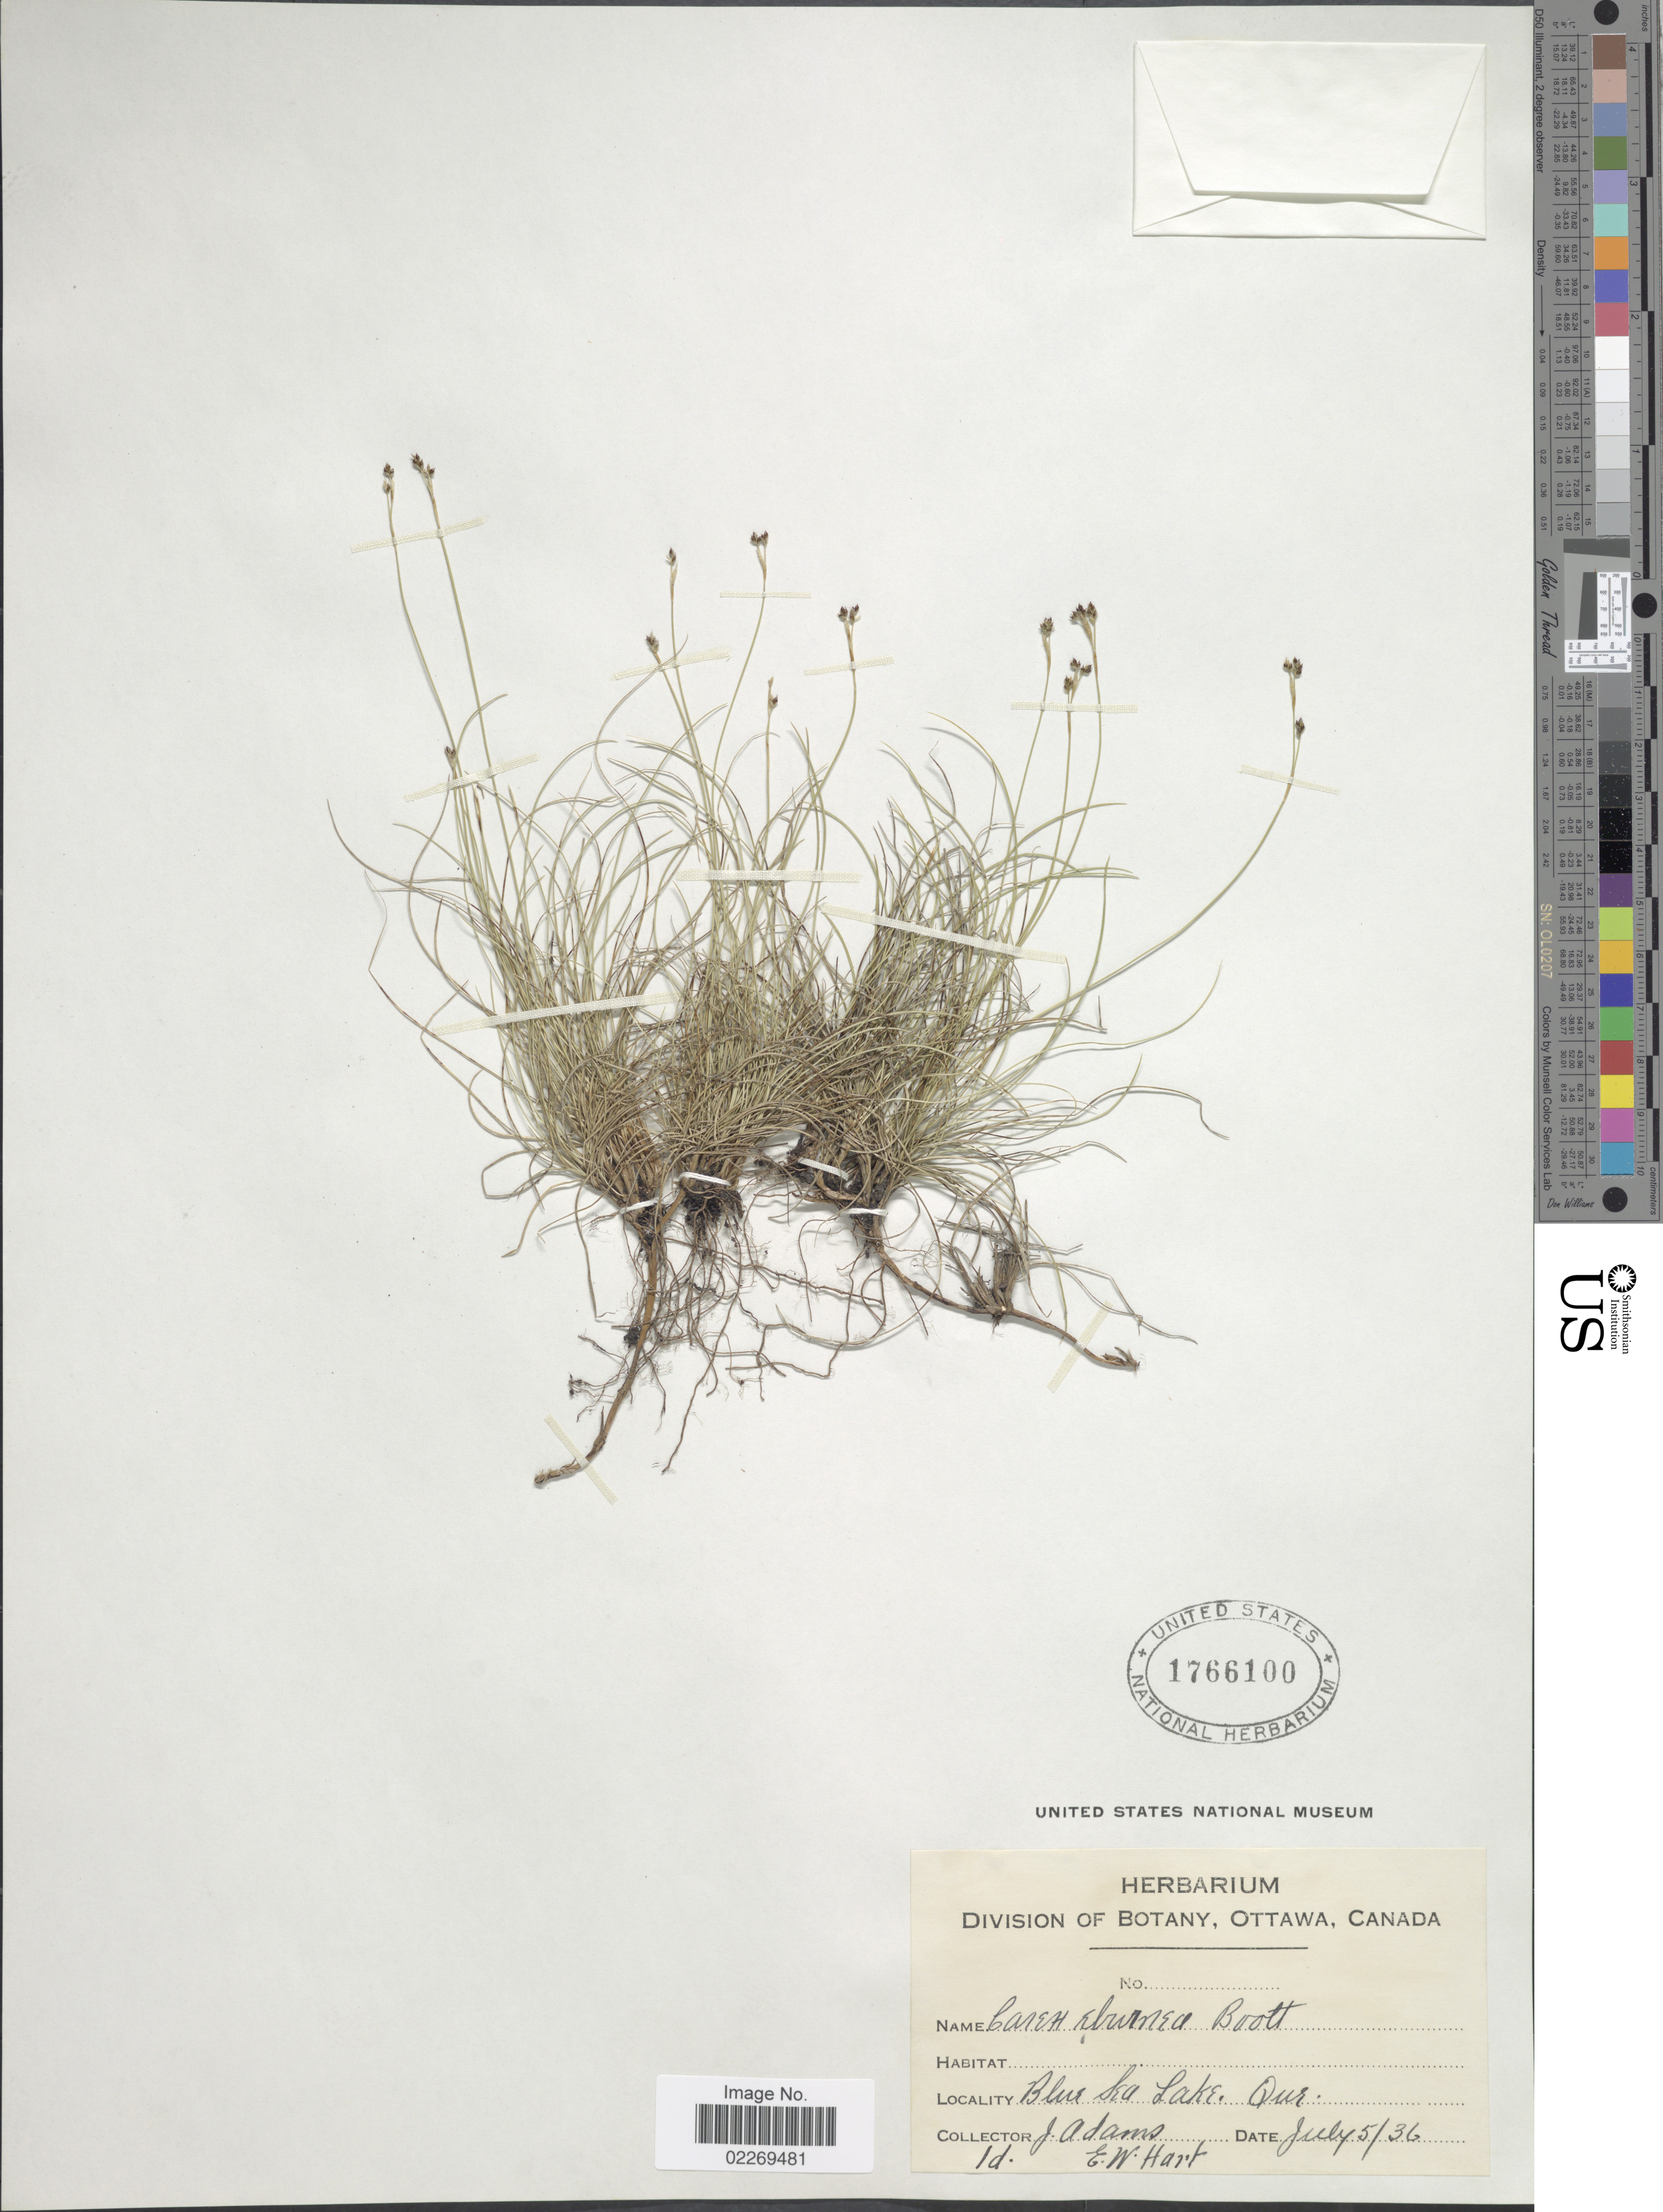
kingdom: Plantae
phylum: Tracheophyta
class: Liliopsida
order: Poales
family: Cyperaceae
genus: Carex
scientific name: Carex eburnea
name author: Boott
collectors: J. Adams & E. W. Hart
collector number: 1d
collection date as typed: Transcribed d/m/y: 5/7/36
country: Canada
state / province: Quebec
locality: Blue Sea Lake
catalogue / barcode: US 1766100